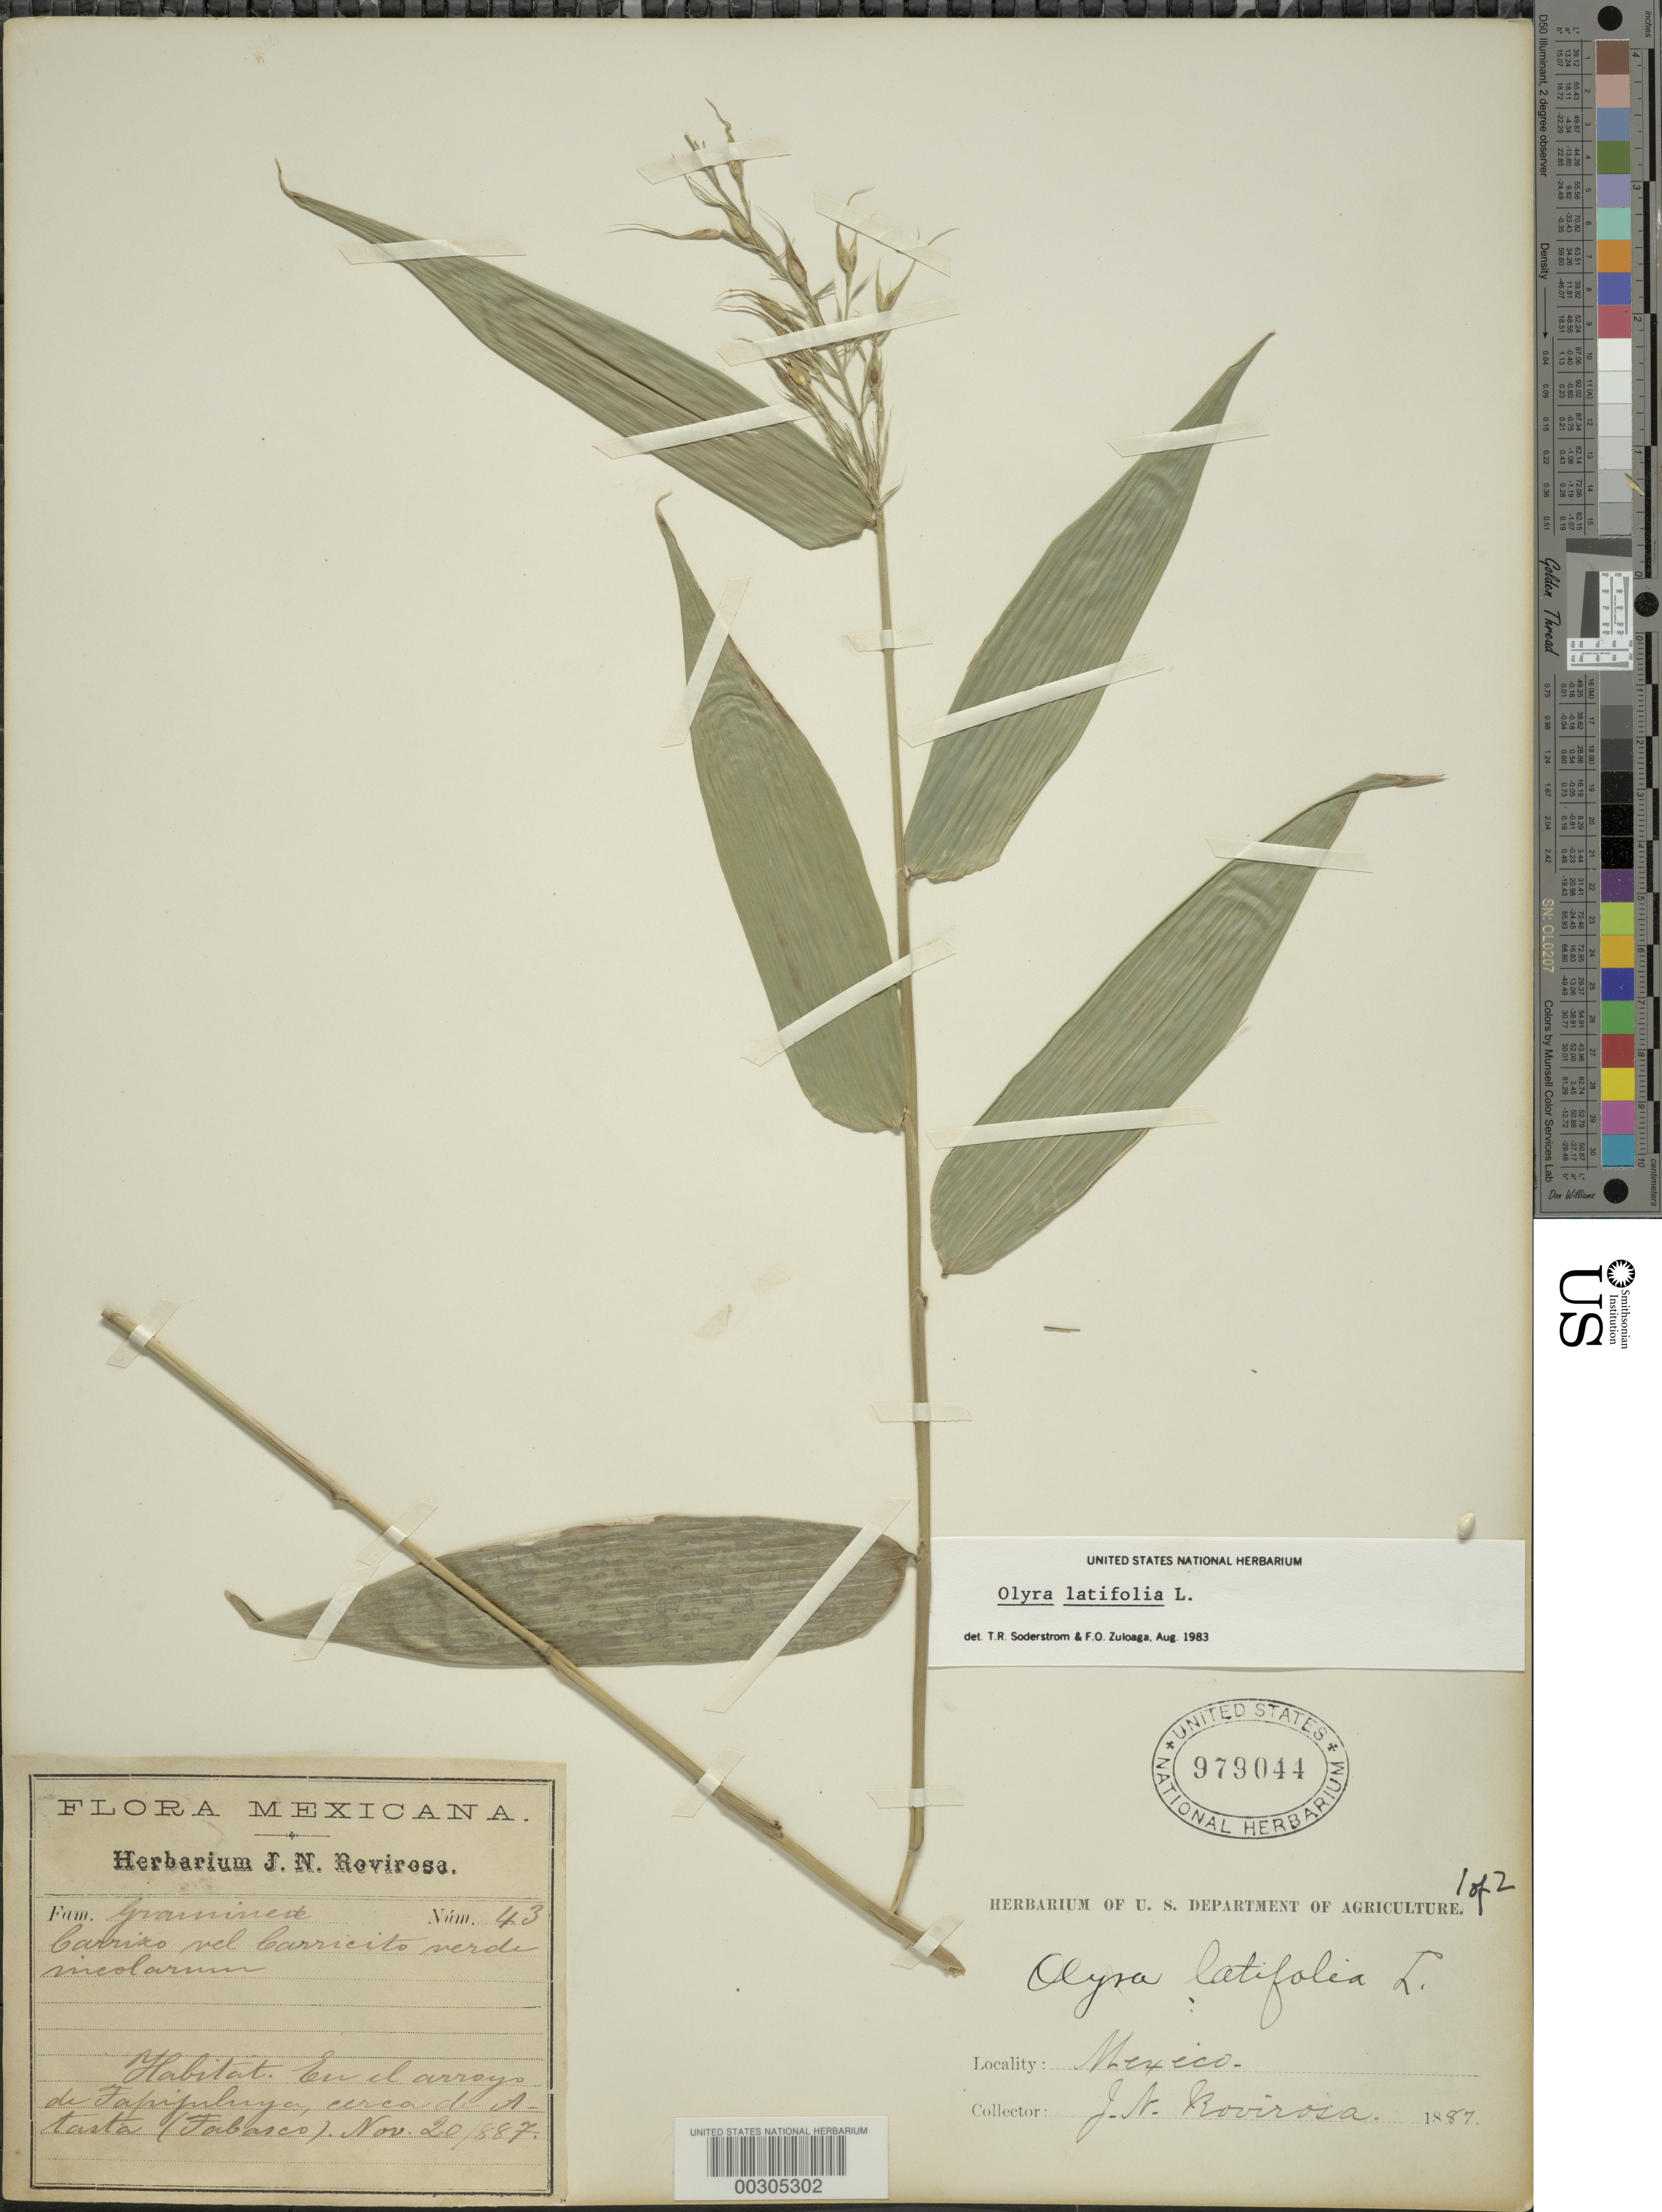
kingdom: Plantae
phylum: Tracheophyta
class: Liliopsida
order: Poales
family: Poaceae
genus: Olyra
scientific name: Olyra latifolia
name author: L.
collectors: J. N. Rovirosa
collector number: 43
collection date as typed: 20 Nov 1887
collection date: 1887-11-20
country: Mexico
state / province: Tabasco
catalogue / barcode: US 979044